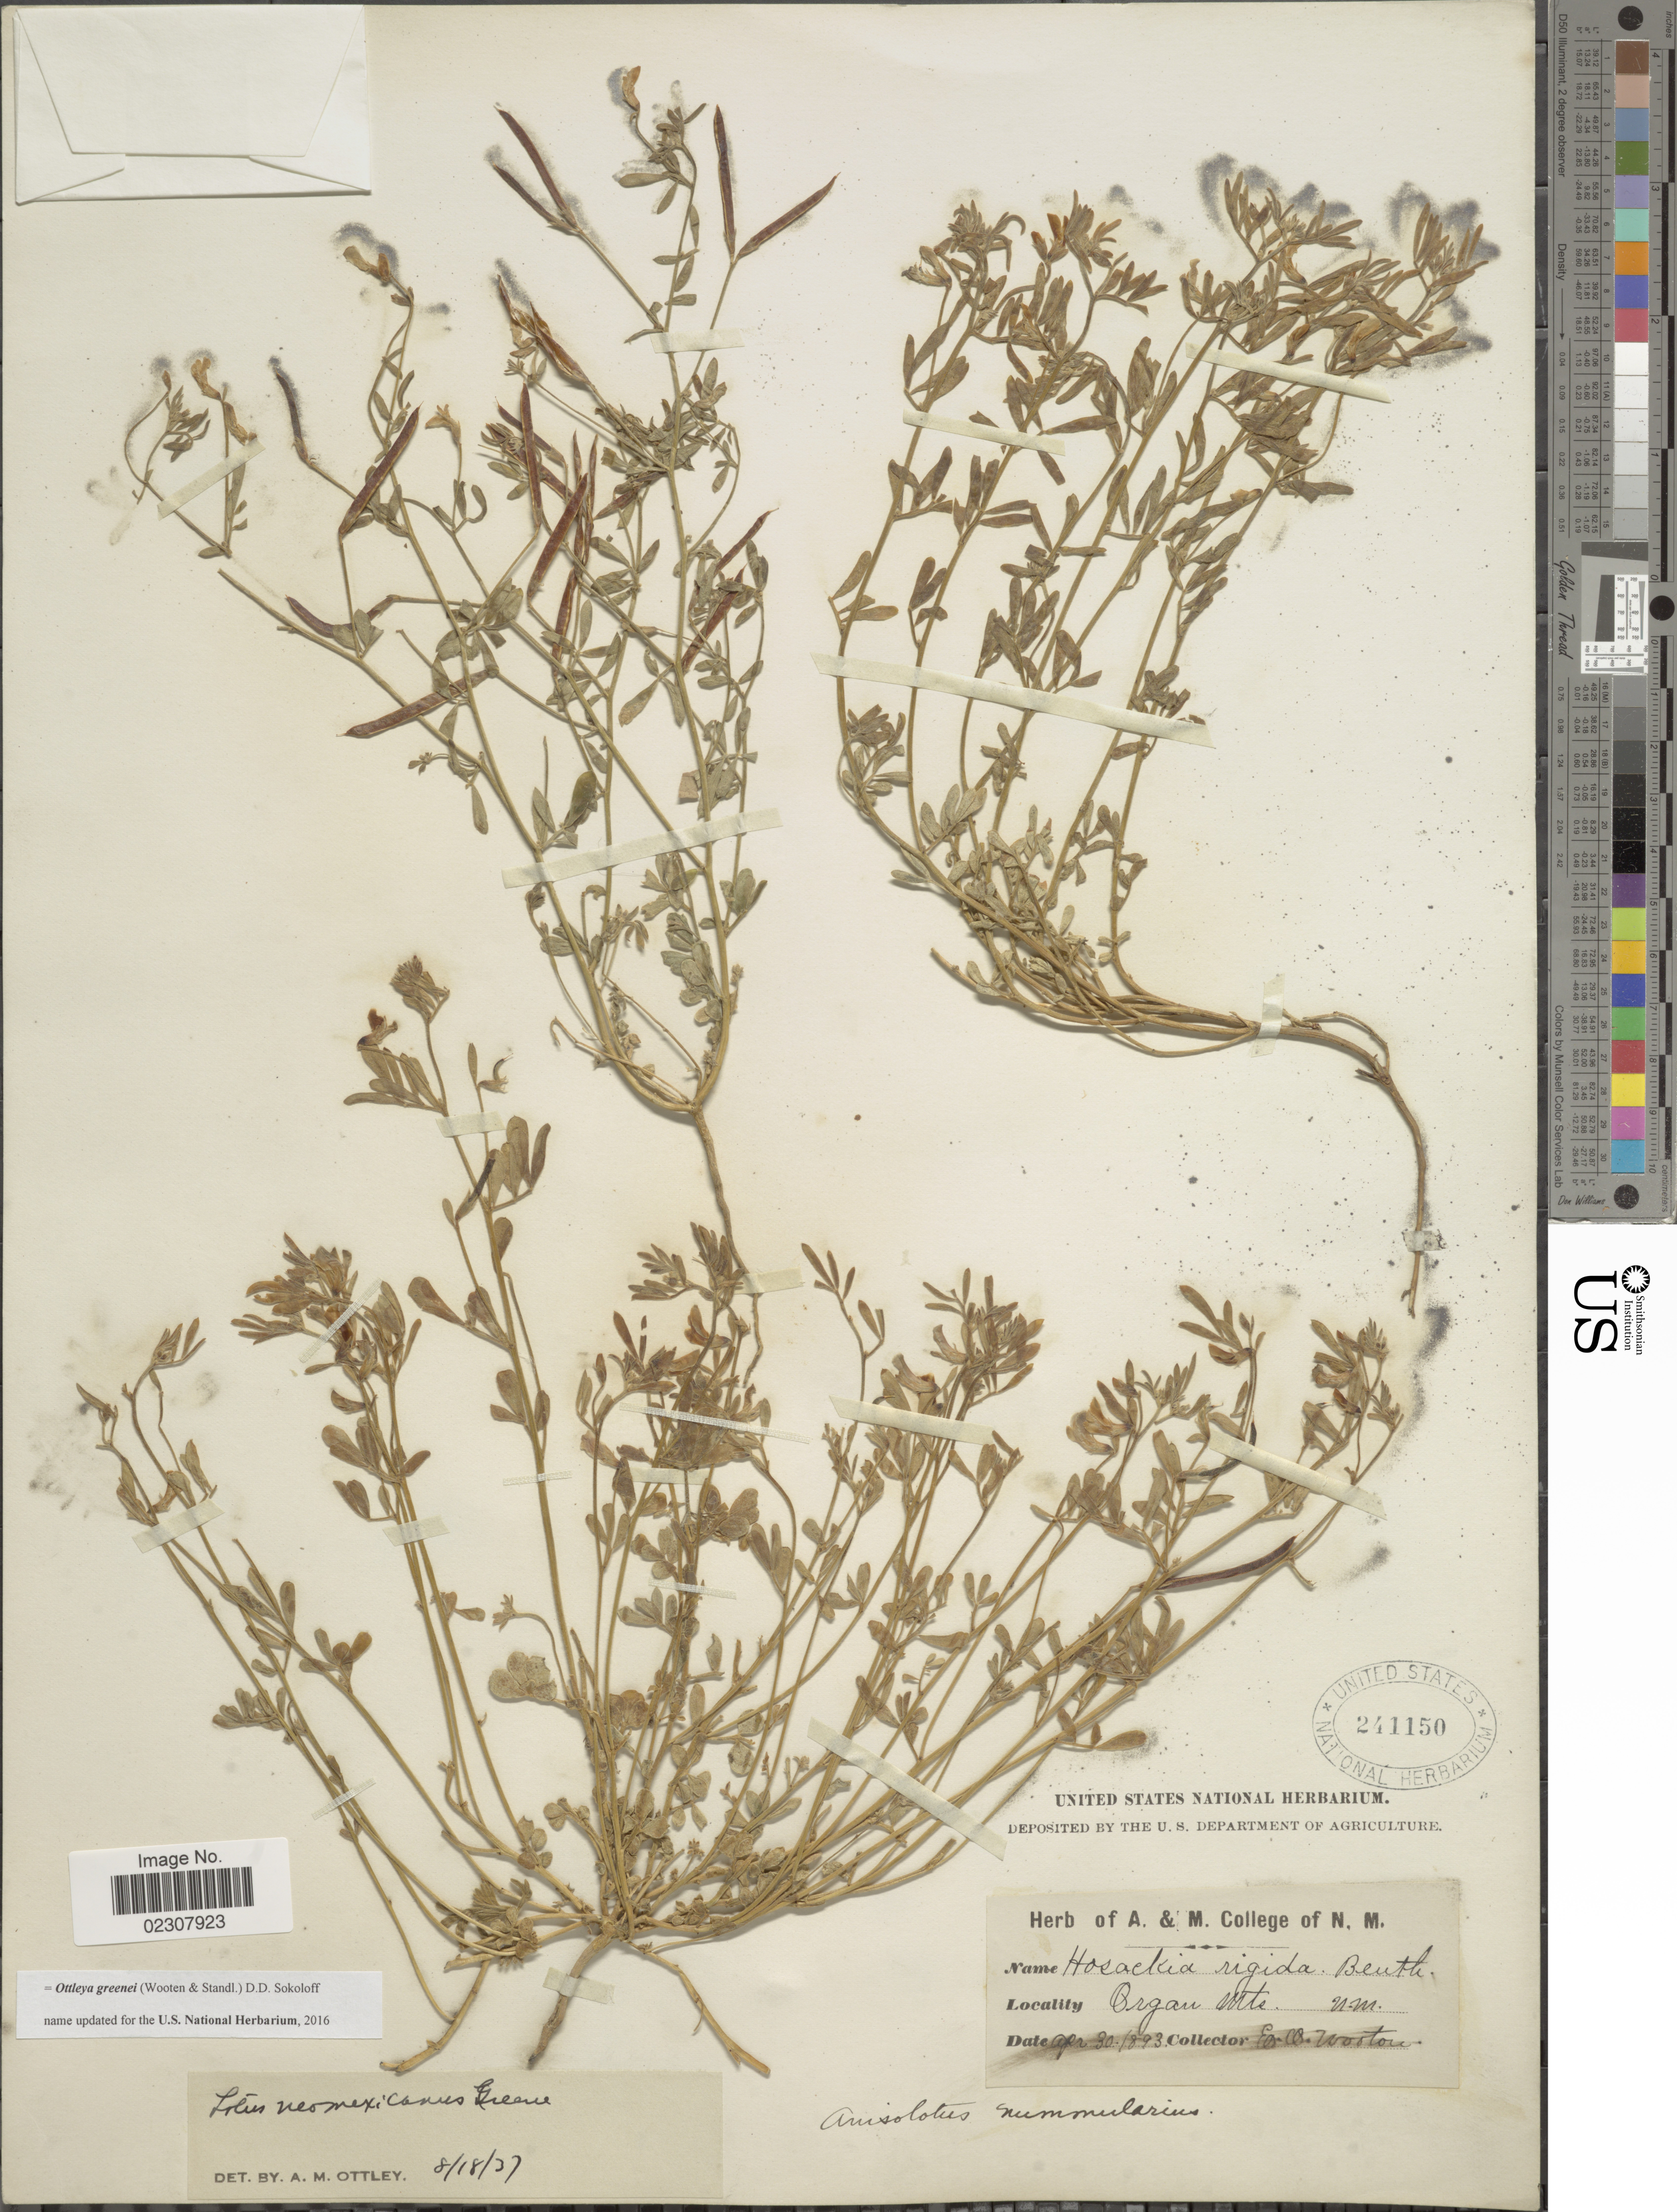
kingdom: Plantae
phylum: Tracheophyta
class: Magnoliopsida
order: Fabales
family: Fabaceae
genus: Ottleya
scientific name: Ottleya greenei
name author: (Wooten & Standl.) D.D. Sokoloff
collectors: E. O. Wooton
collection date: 1893-04-30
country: United States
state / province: New Mexico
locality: Organ Mts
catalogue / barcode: US 241150